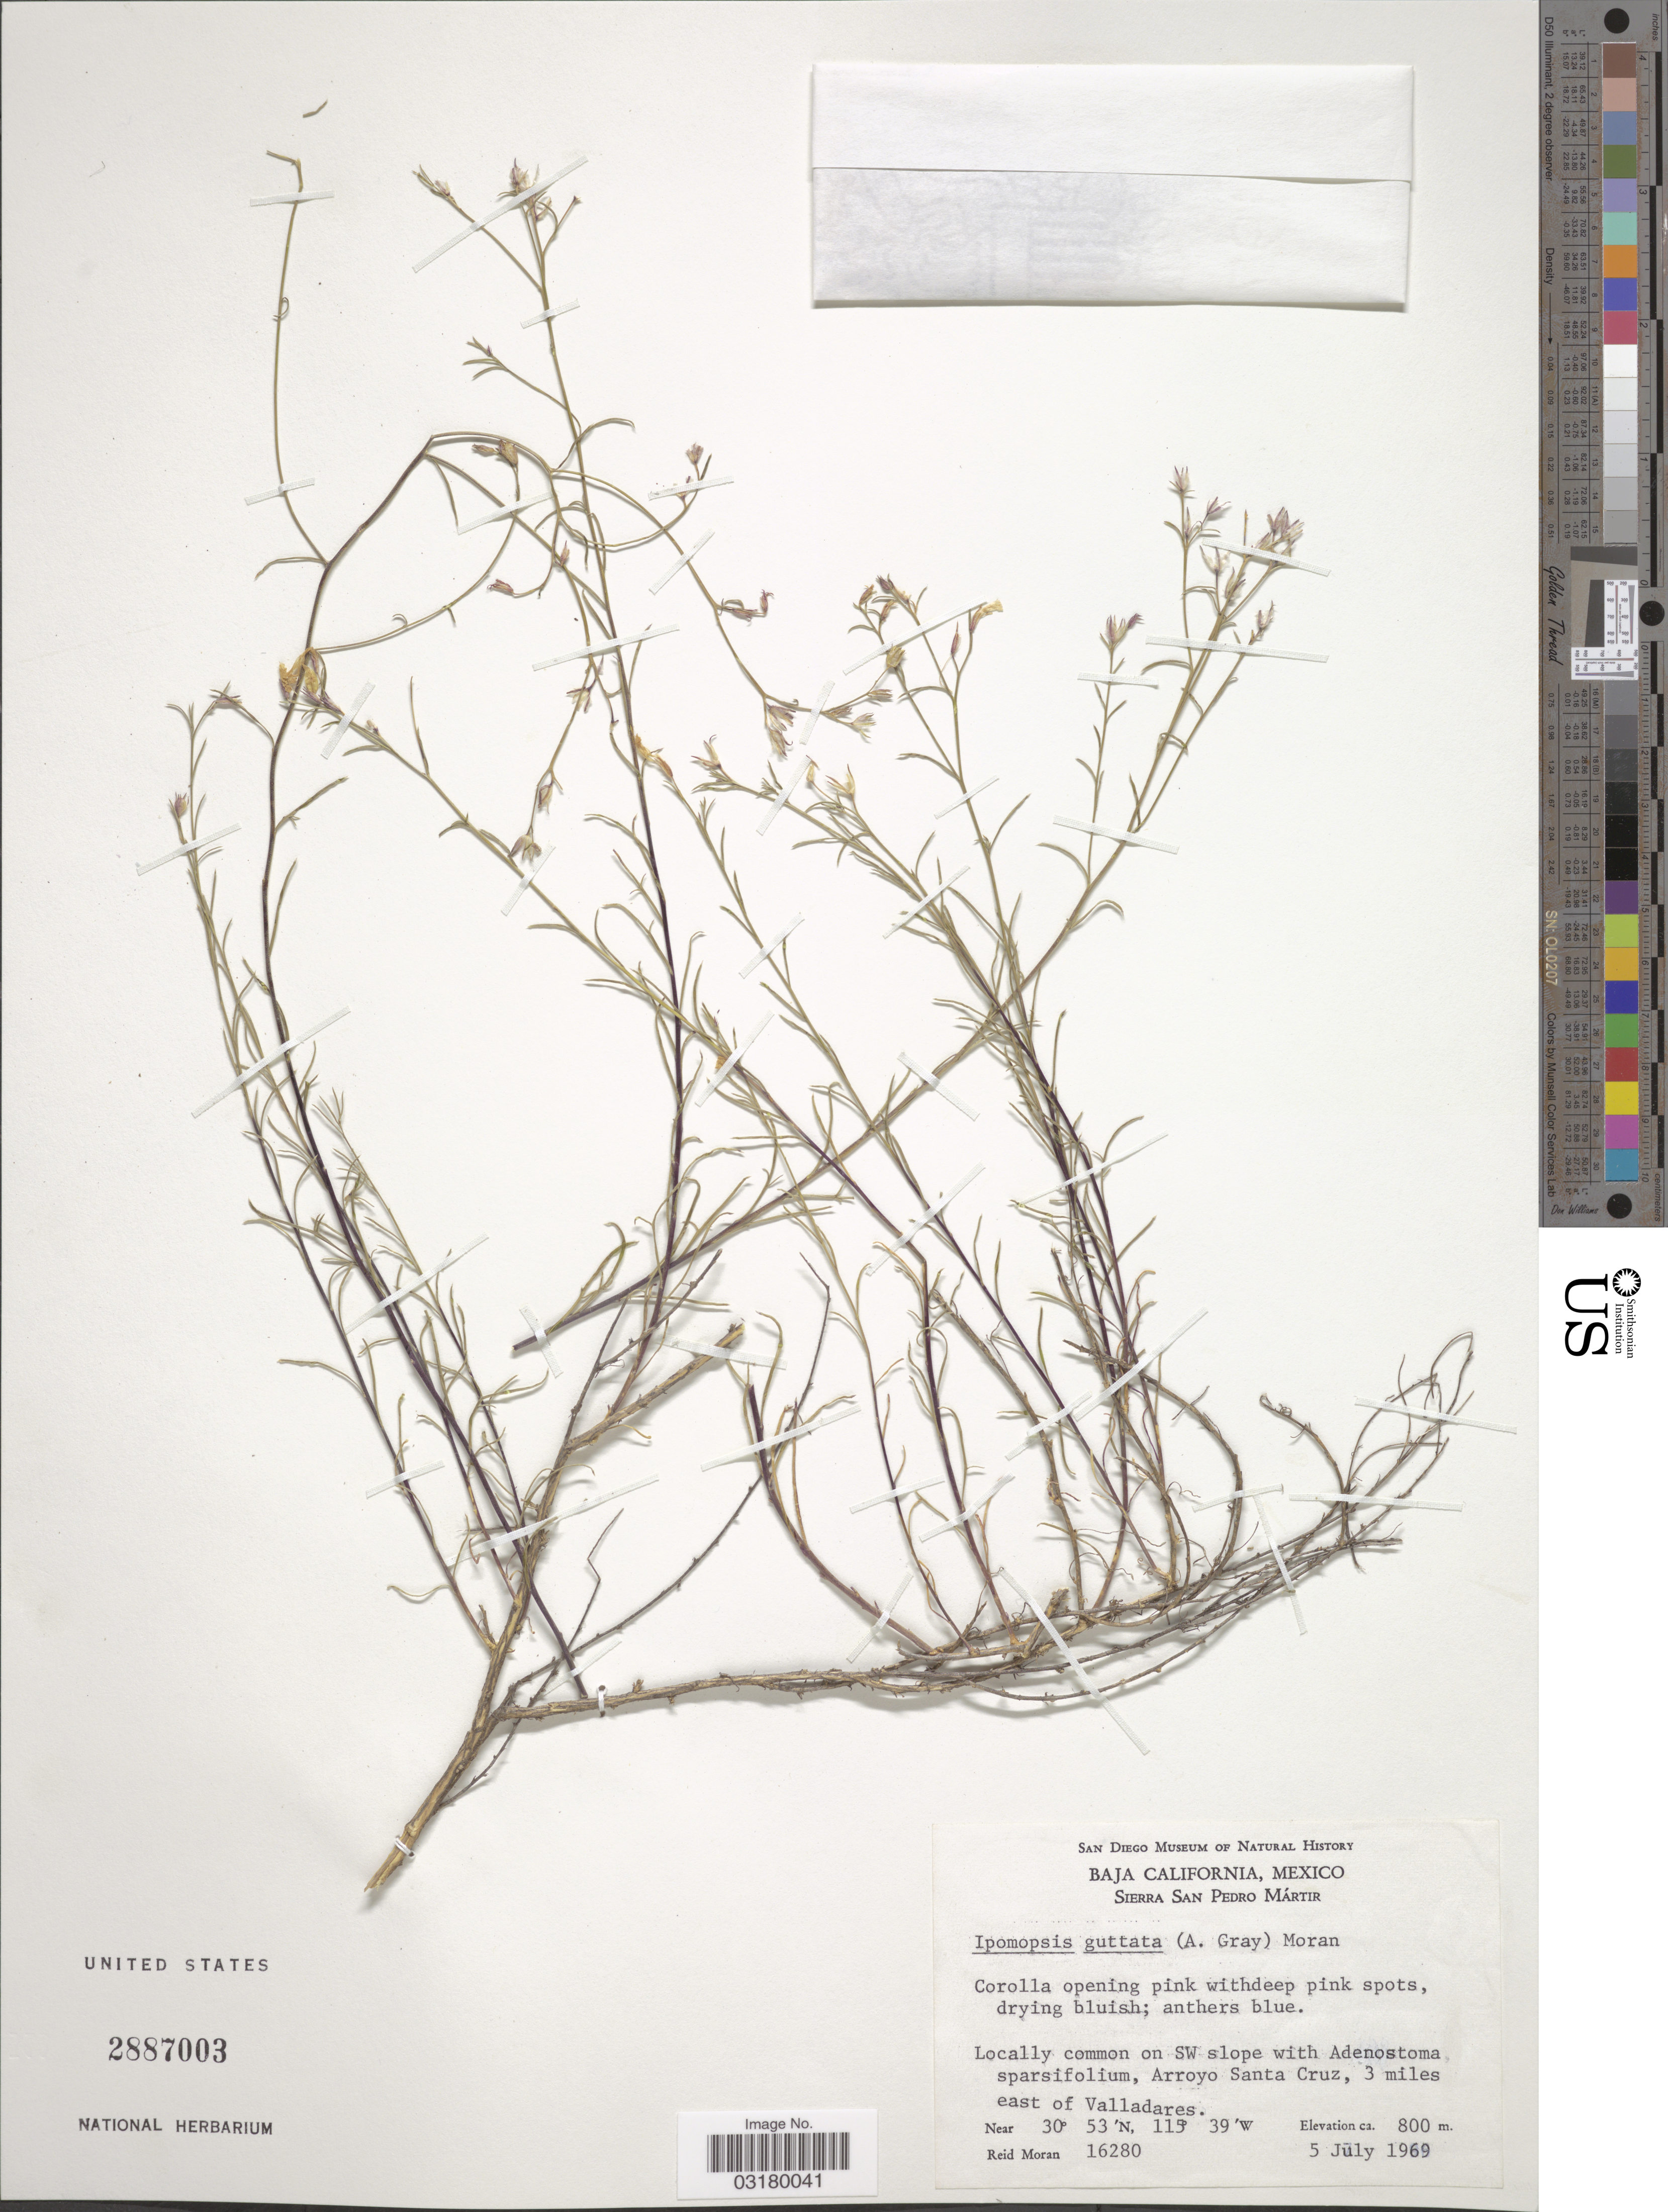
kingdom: Plantae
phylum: Tracheophyta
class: Magnoliopsida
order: Ericales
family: Polemoniaceae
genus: Ipomopsis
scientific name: Ipomopsis guttata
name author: (A. Gray) Moran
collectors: R. Moran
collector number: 16280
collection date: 1969-07-05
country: Mexico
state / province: Baja California Norte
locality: Sierra San Pedro Mártir. Arroyo Santa Cruz, 3 miles east of Valladares.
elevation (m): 800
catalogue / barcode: US 2887003